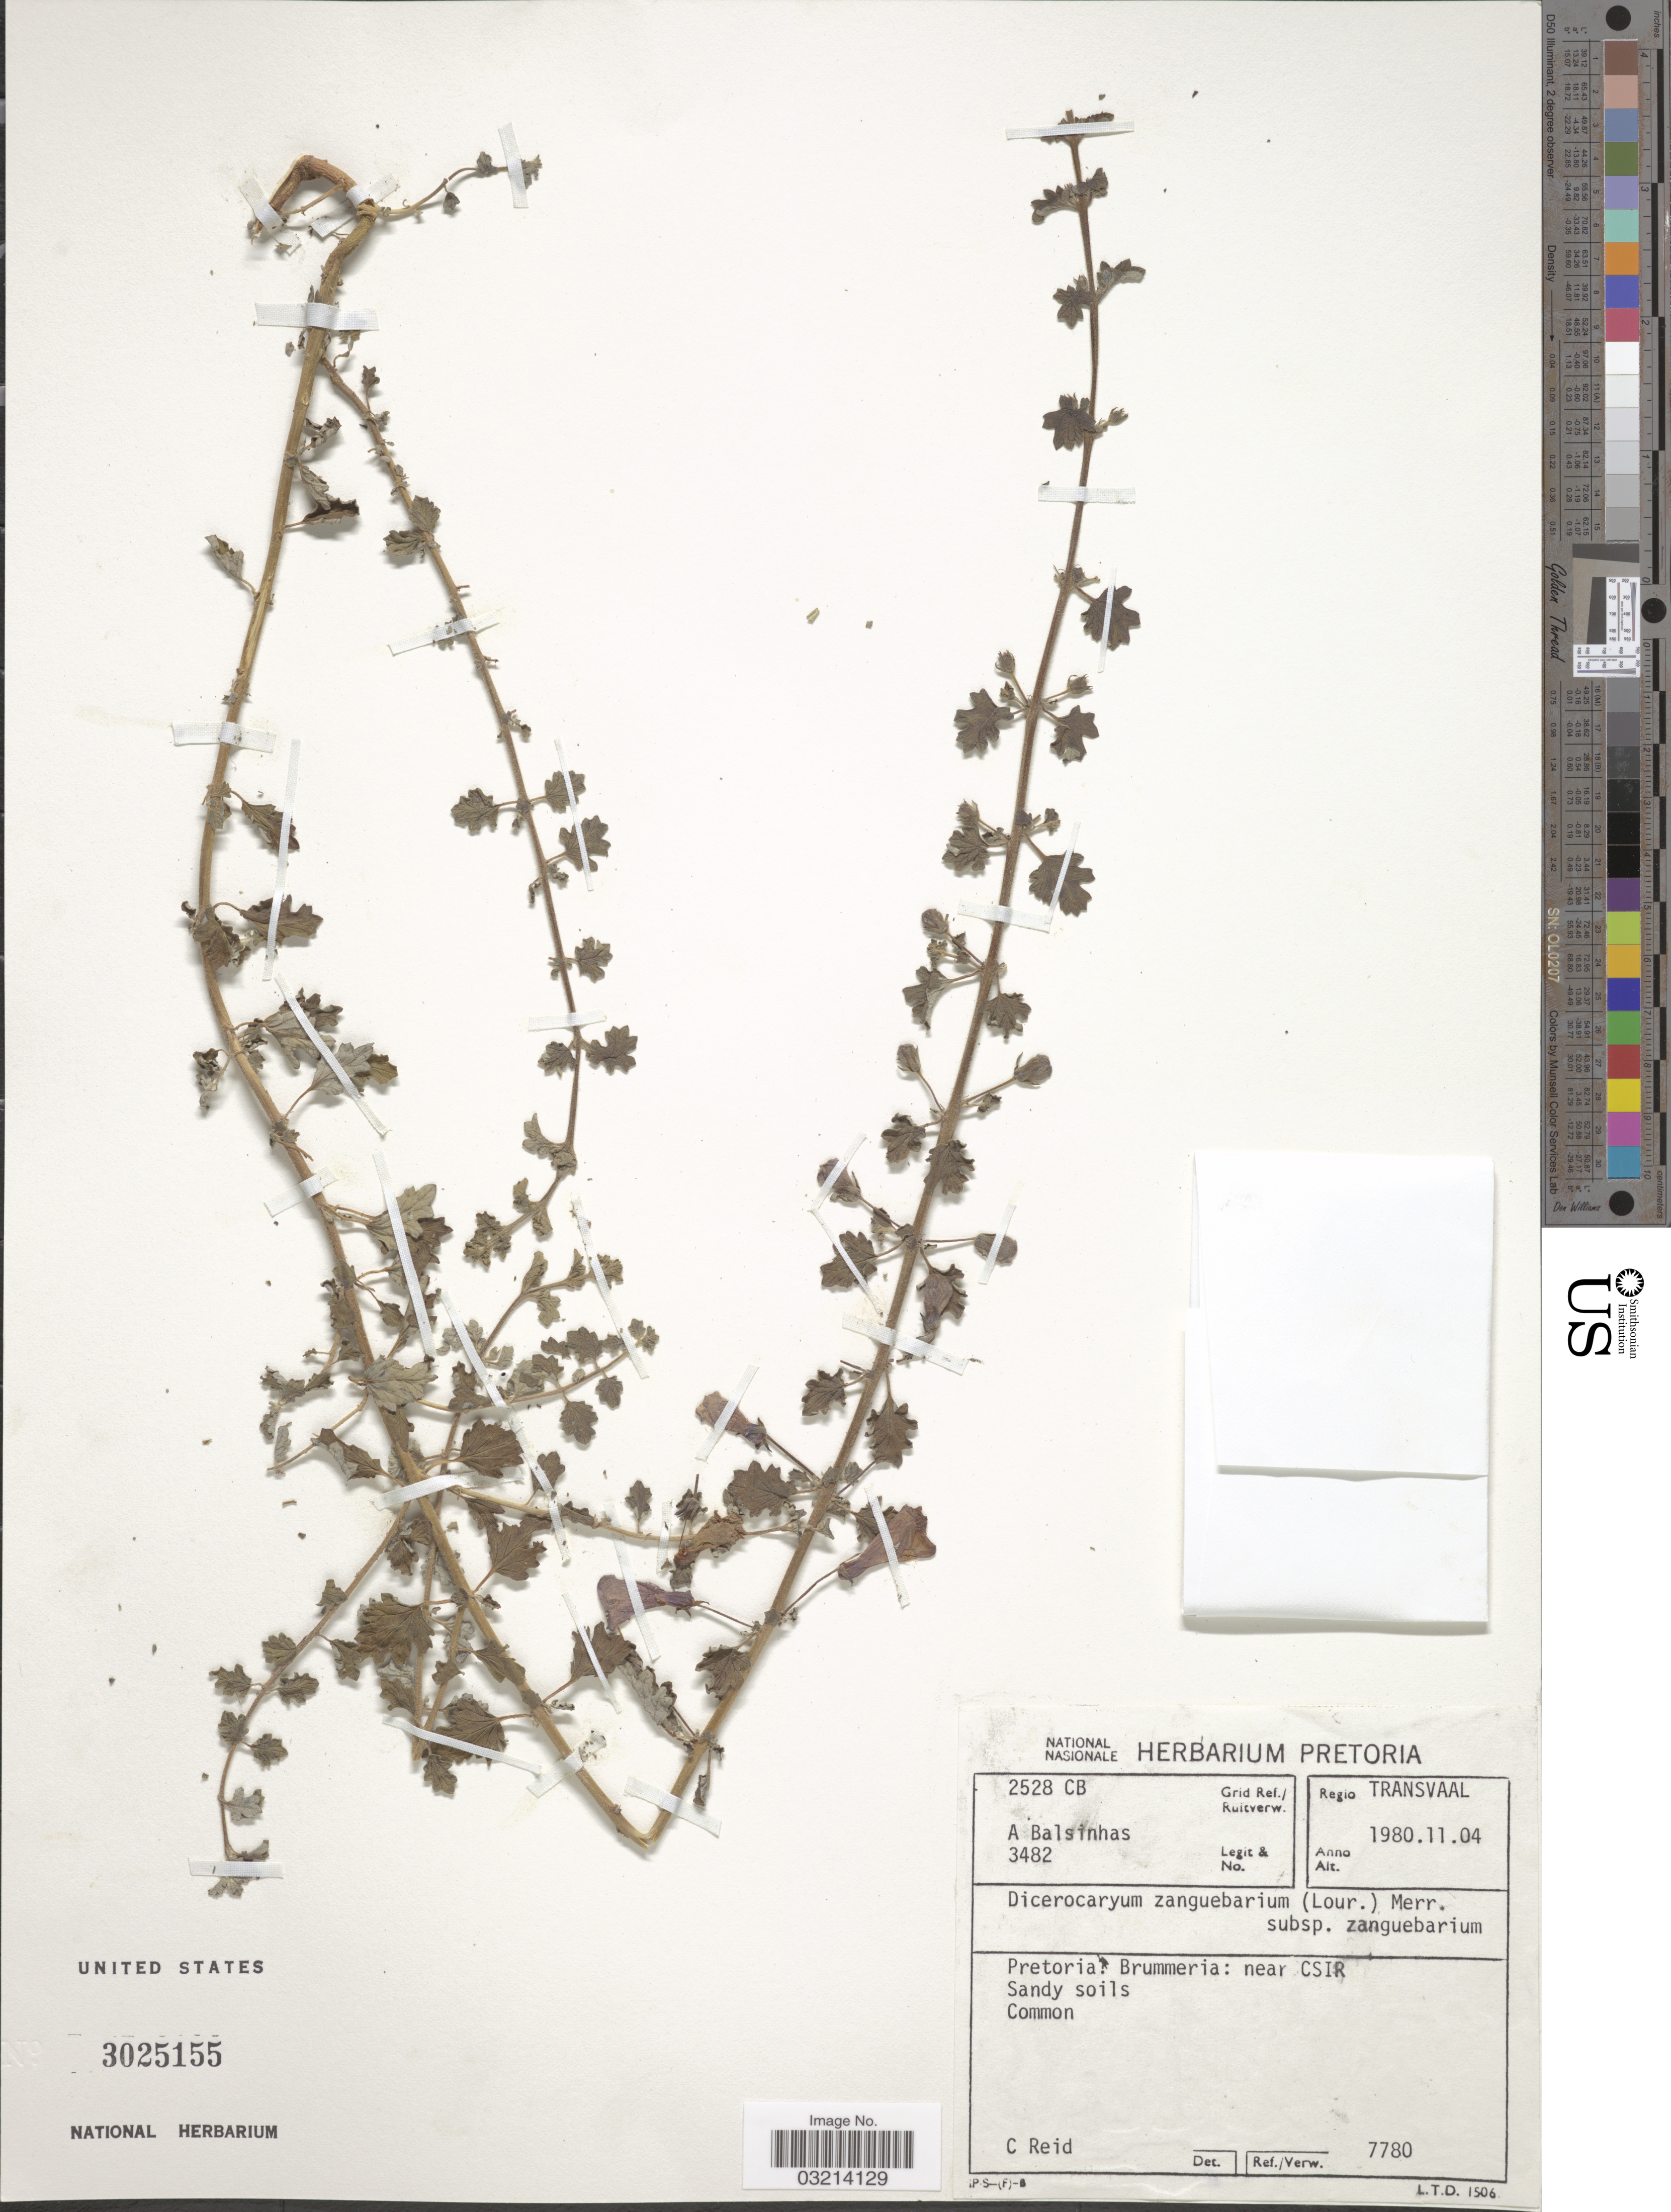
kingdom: Plantae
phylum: Tracheophyta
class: Magnoliopsida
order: Lamiales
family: Pedaliaceae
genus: Dicerocaryum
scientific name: Dicerocaryum zanguebarium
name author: (Lour.) Merr.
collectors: A. A. Balsinhas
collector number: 3482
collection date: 1980-11-04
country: South Africa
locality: Grid ref./ Ruitverw. 2528 CB. Regio Transvaal. Pretoria: Brummeria: near CSIR.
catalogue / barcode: US 3025155